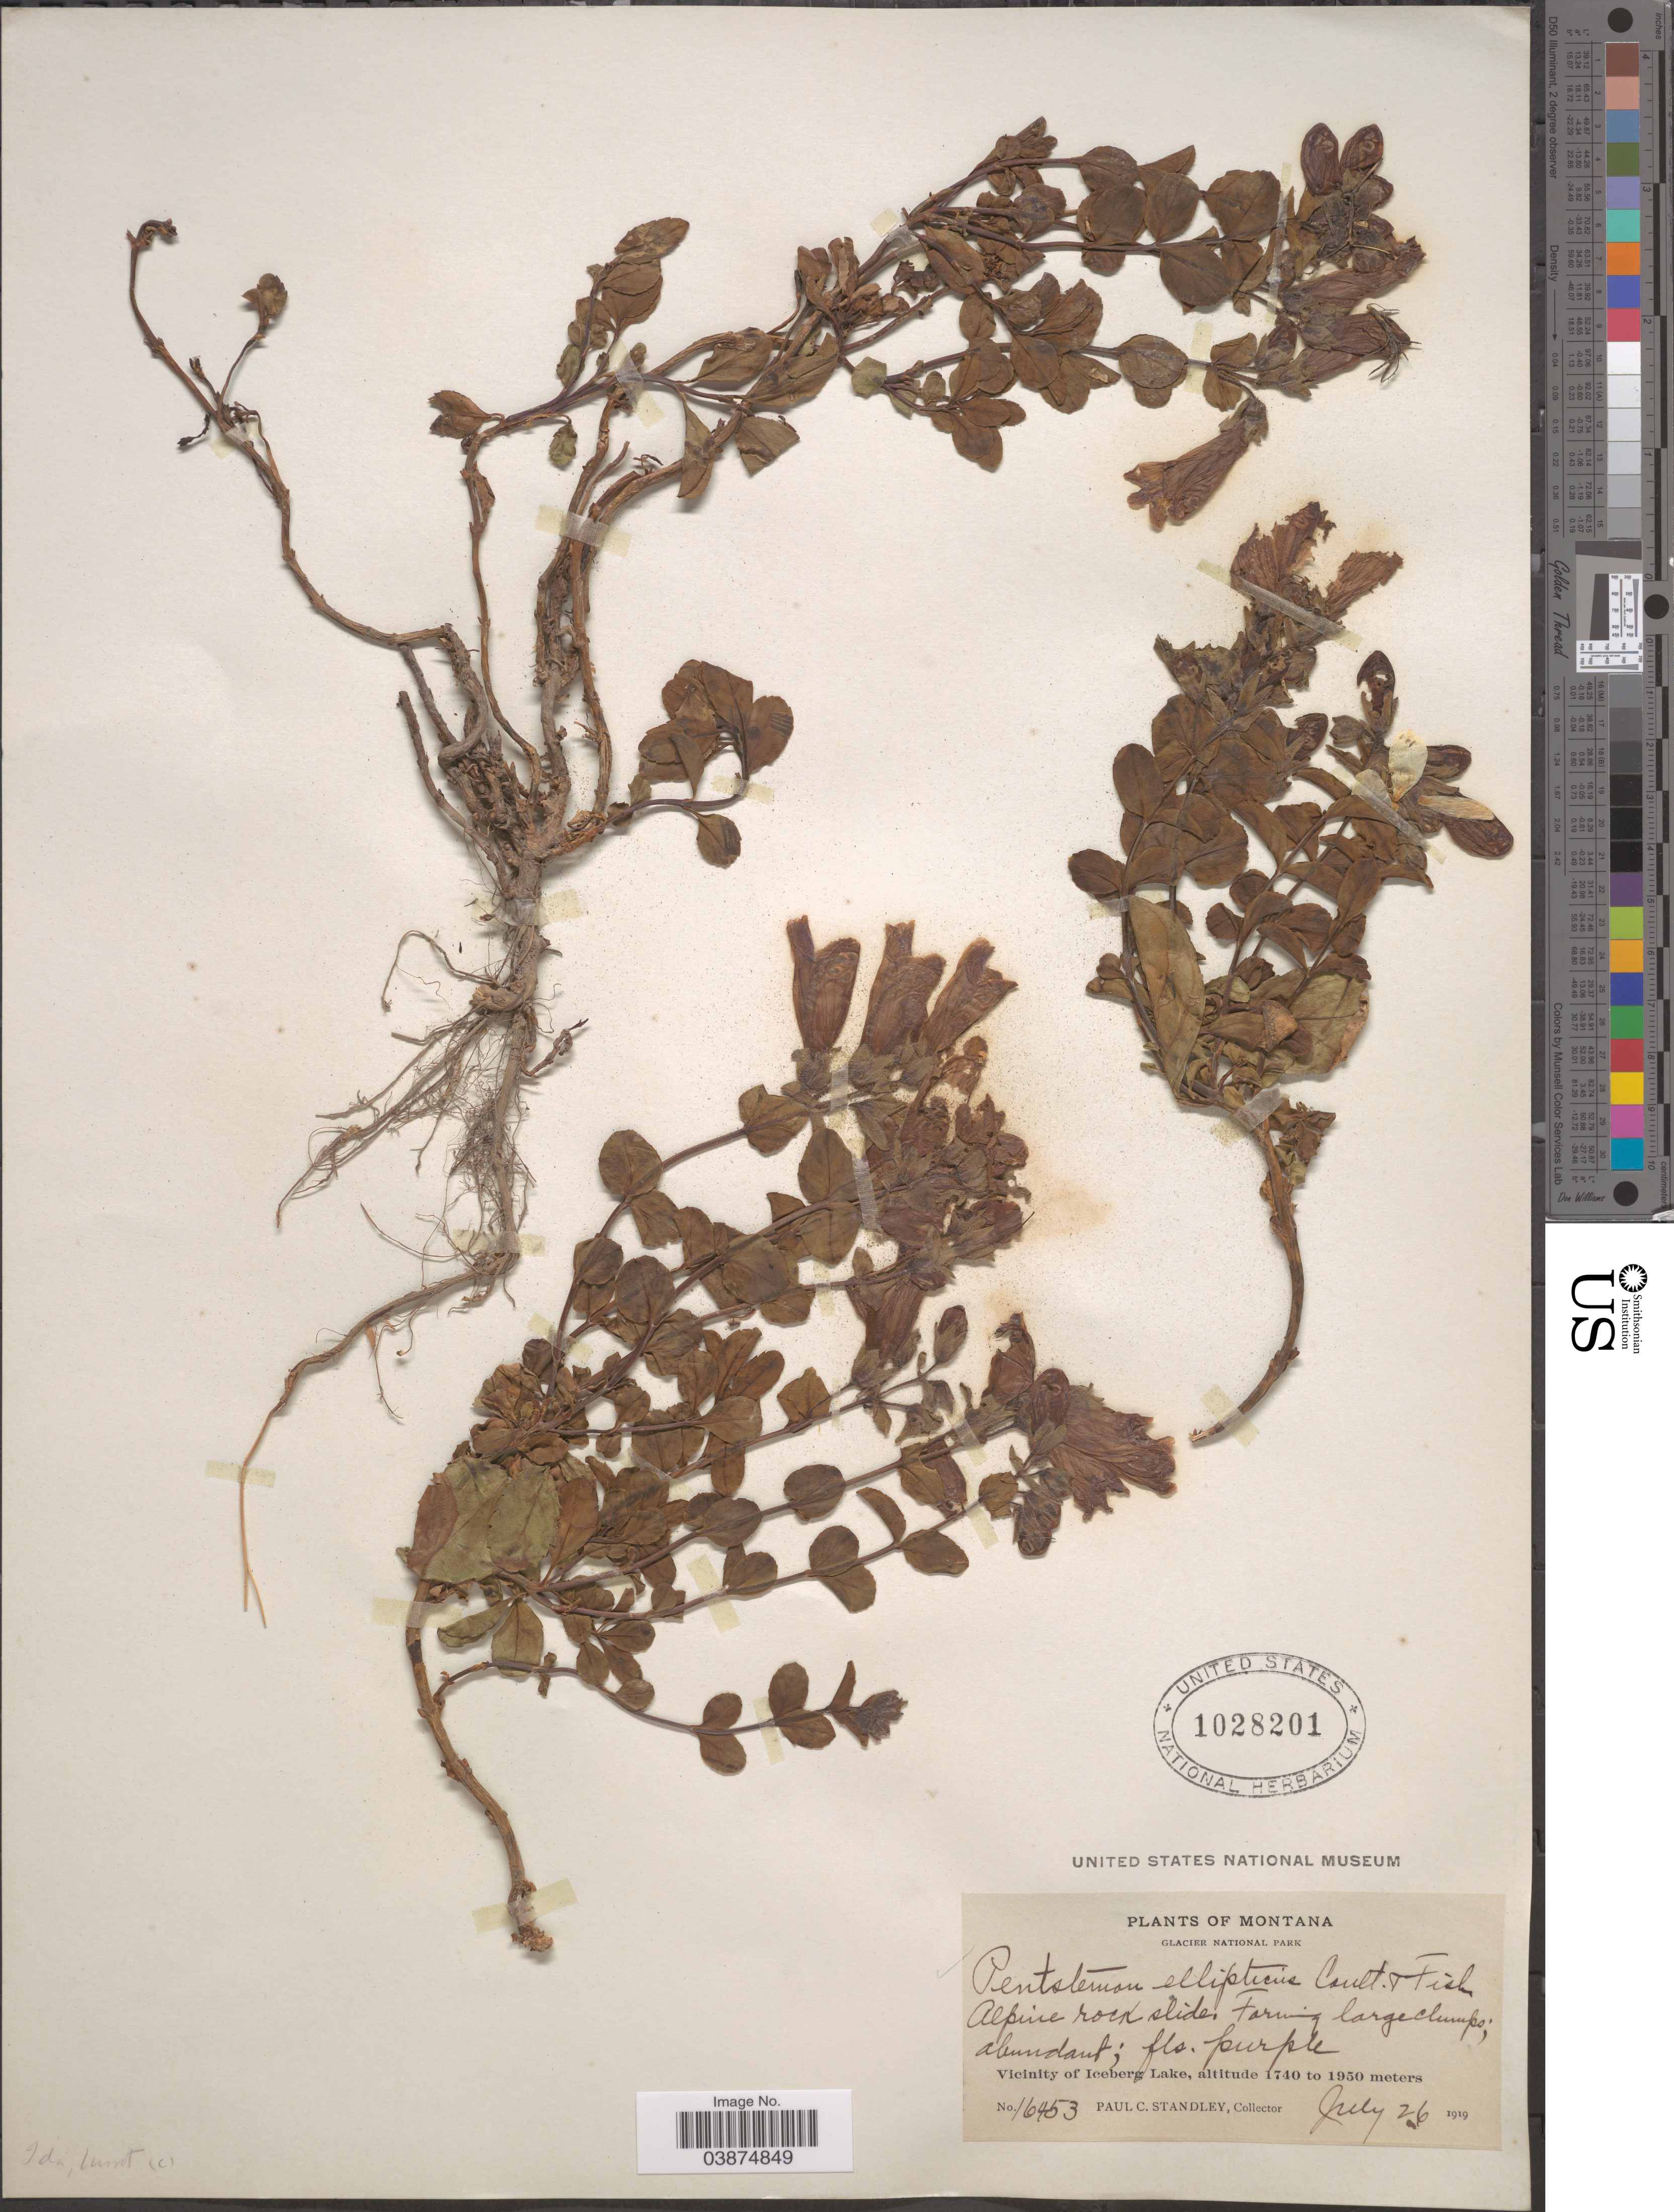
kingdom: Plantae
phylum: Tracheophyta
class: Magnoliopsida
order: Lamiales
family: Plantaginaceae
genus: Penstemon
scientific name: Penstemon ellipticus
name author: Greene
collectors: P. C. Standley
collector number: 16453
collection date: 1919-07-26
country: United States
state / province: Montana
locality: Glacier National Park. Vicinity of Iceberg Lake.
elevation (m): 1740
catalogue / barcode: US 1028201